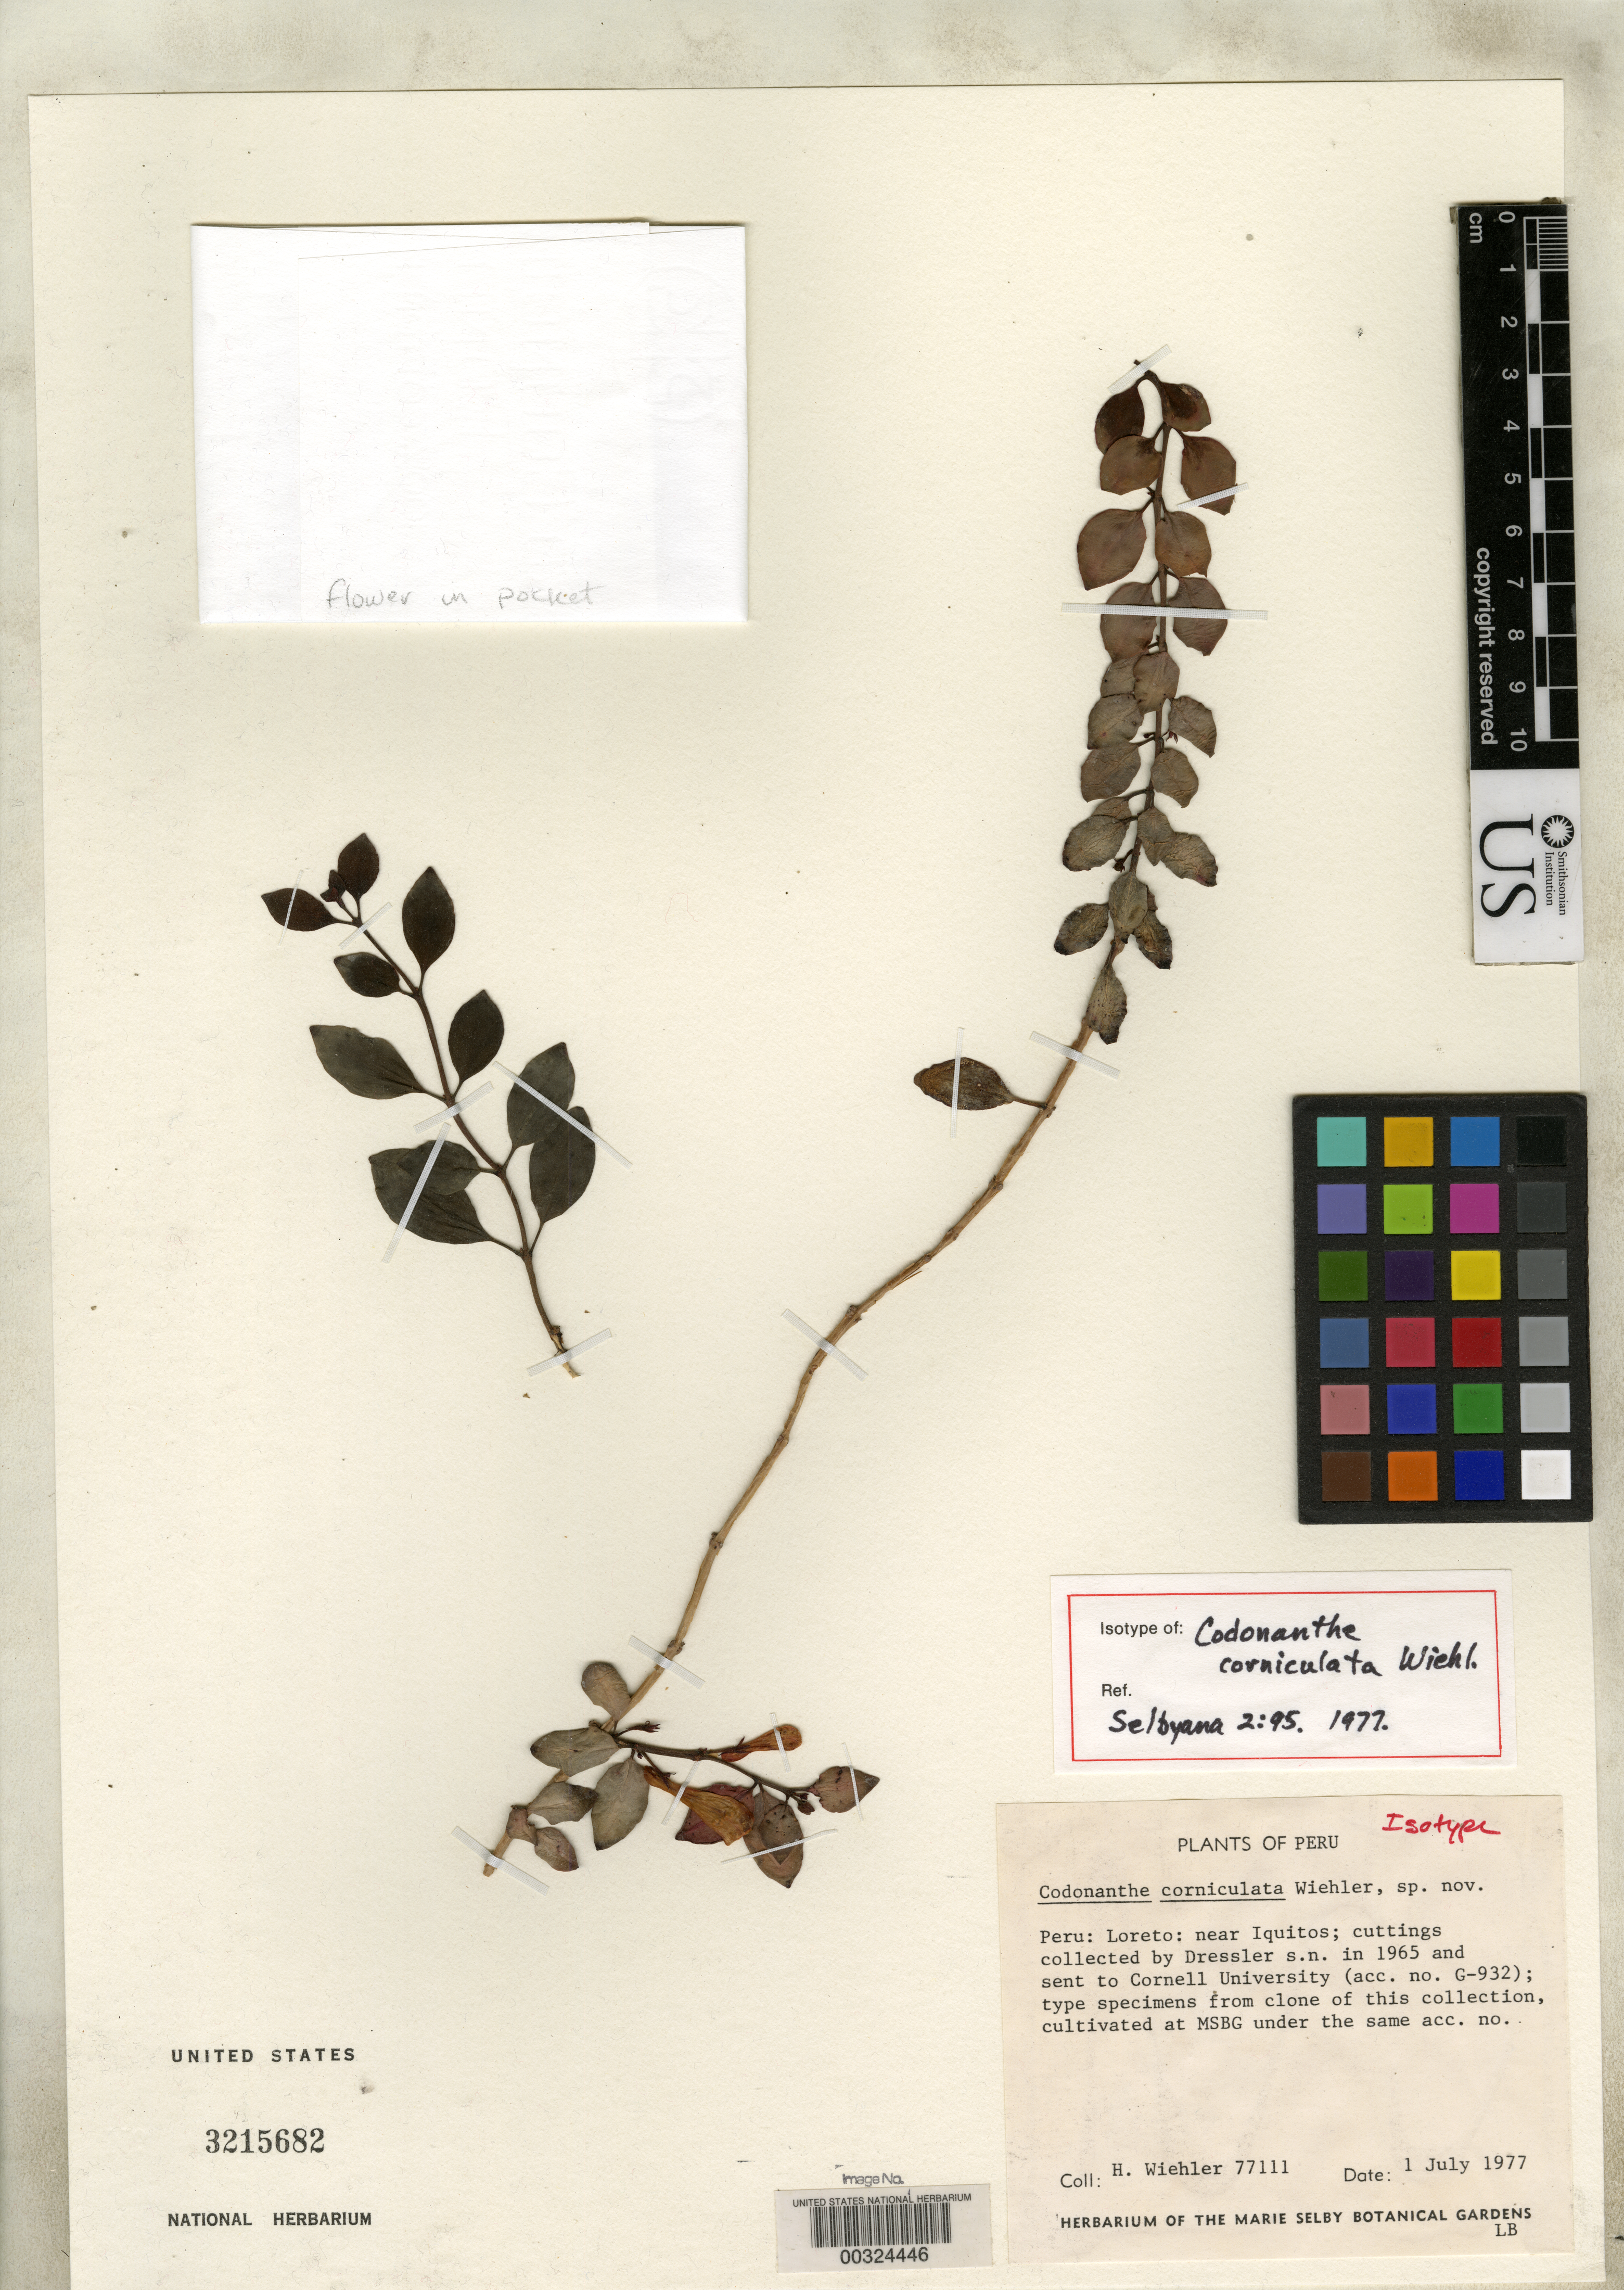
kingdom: Plantae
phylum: Tracheophyta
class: Magnoliopsida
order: Lamiales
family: Gesneriaceae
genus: Codonanthe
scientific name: Codonanthe corniculata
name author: Wiehler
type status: Isotype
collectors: H. J. Wiehler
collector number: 77111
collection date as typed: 01 Jul 1977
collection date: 1977-07-01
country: Peru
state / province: Loreto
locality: Near Iquitos.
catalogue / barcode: US 3215682